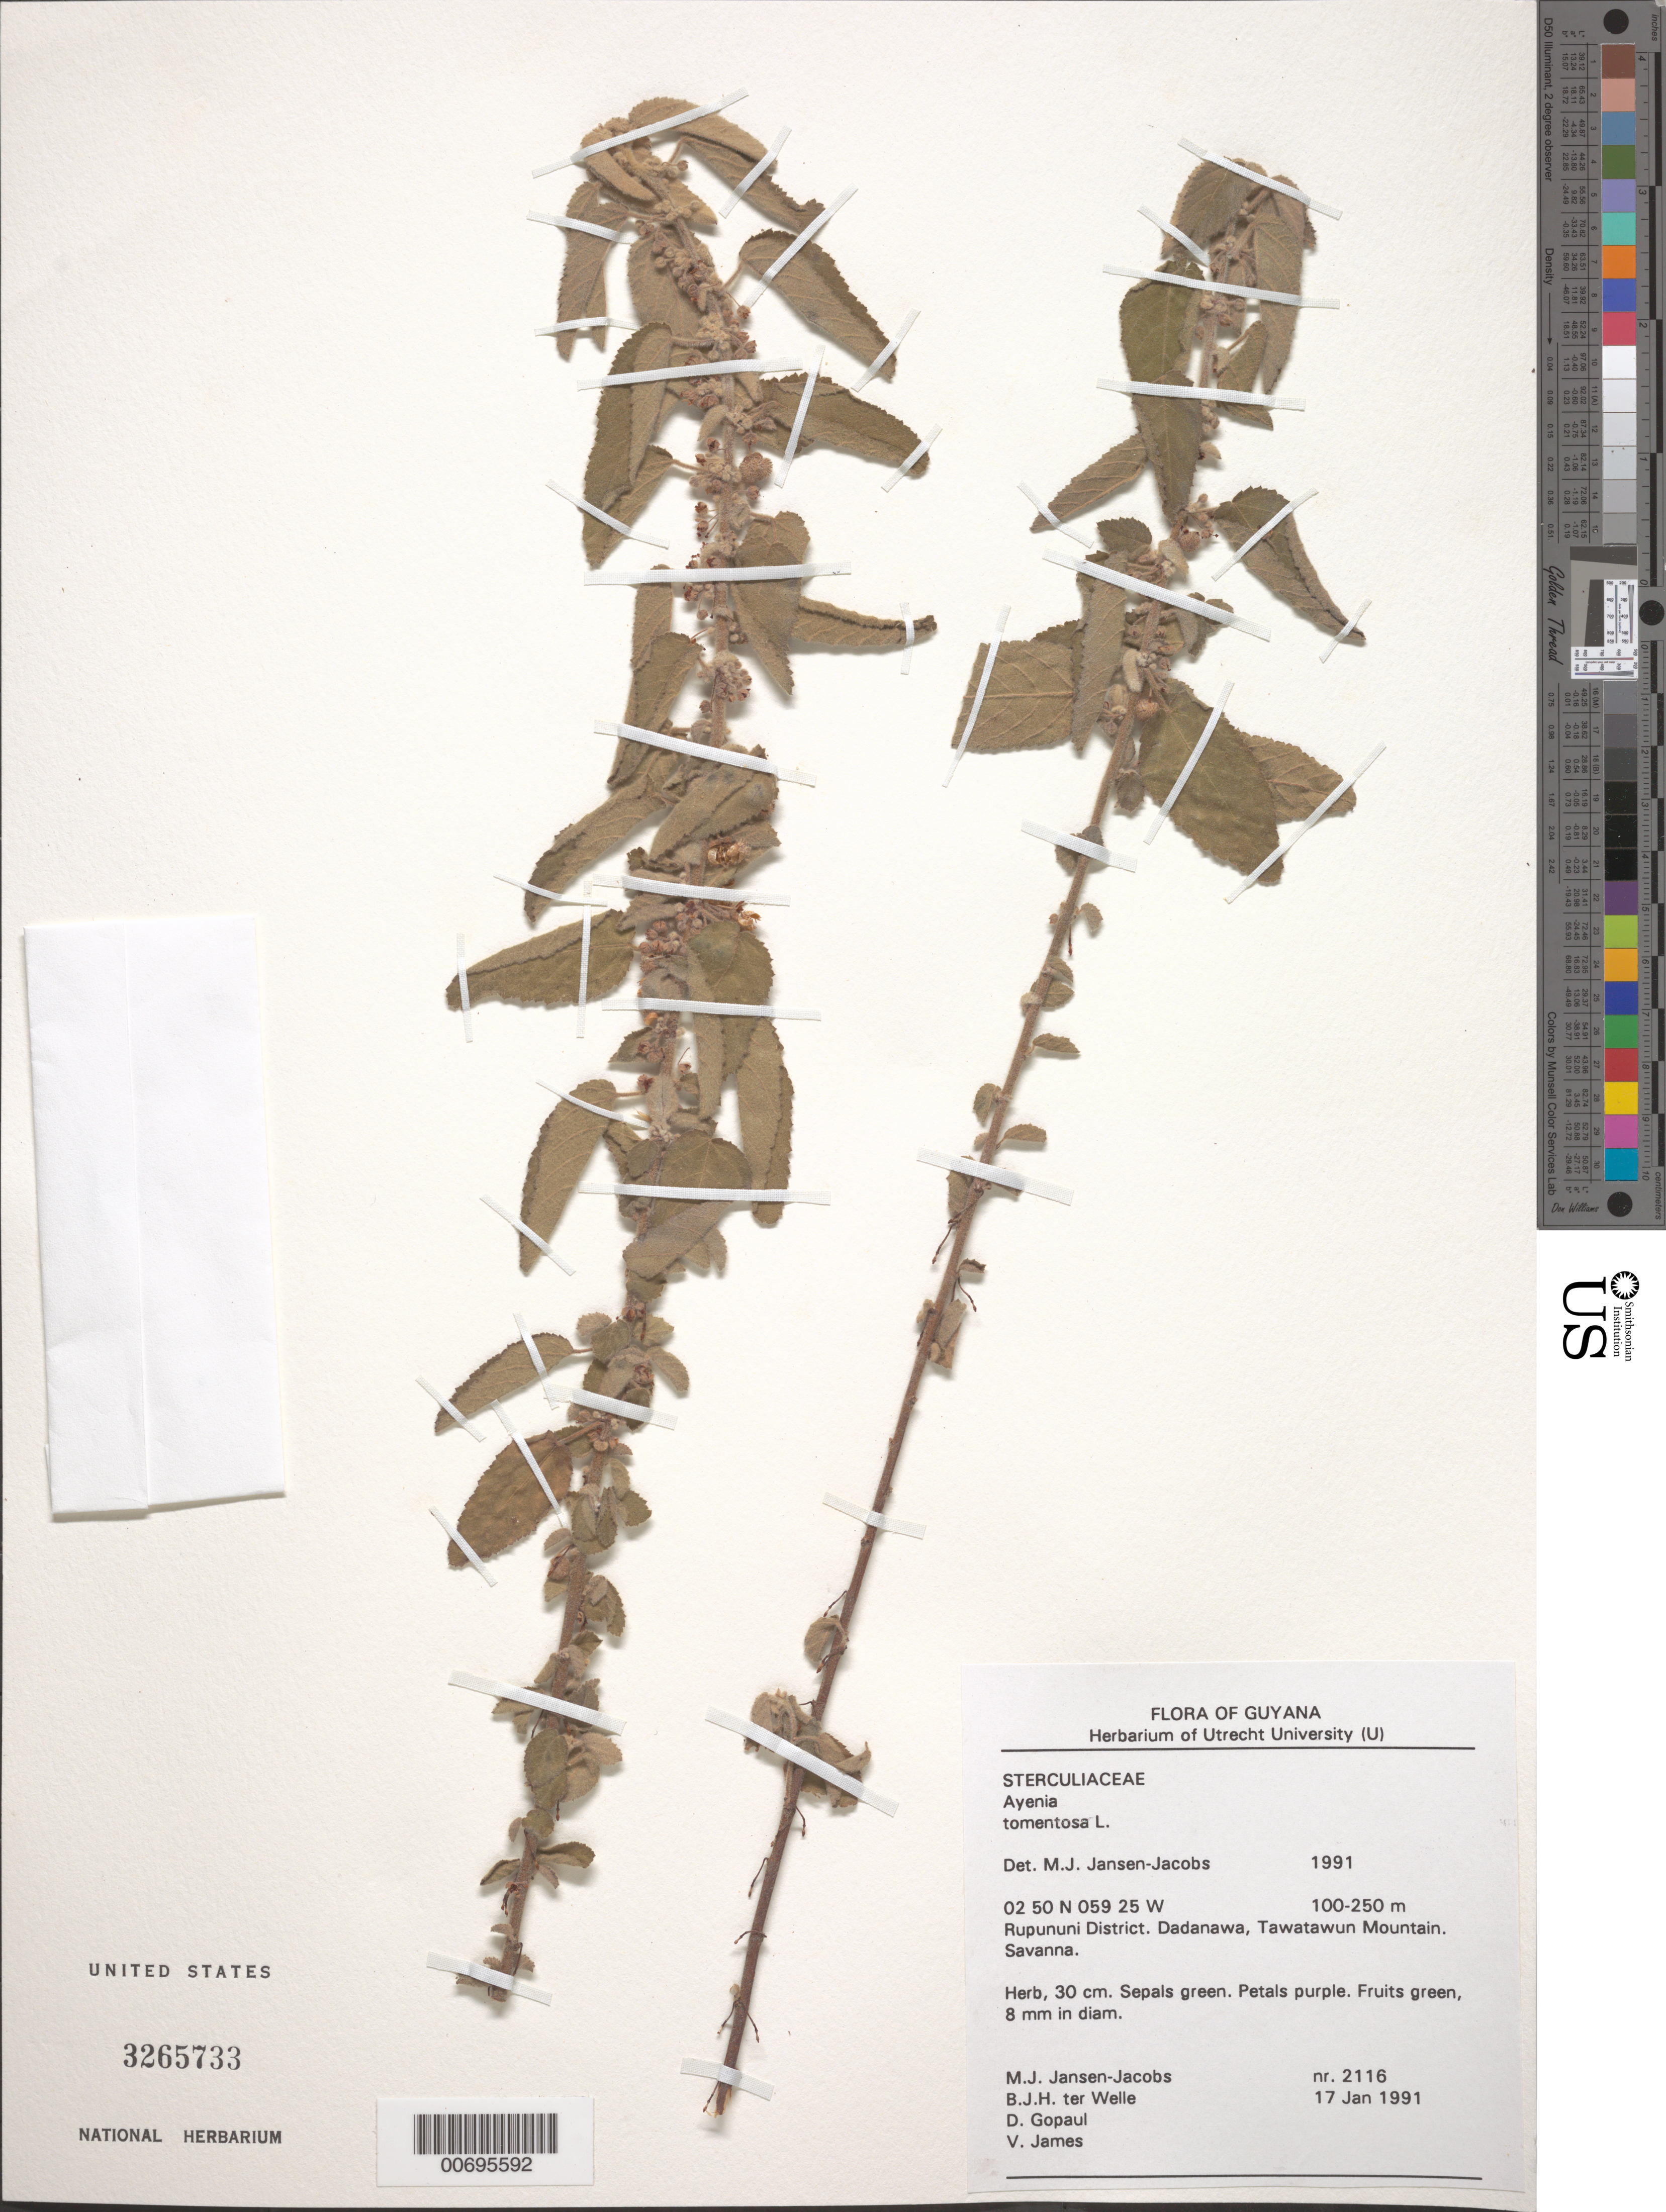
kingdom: Plantae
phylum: Tracheophyta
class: Magnoliopsida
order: Malvales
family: Malvaceae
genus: Ayenia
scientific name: Ayenia tomentosa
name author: L.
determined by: Jansen-Jacobs, M. J., (U), Nationaal Herbarium Nederland, Utrecht University branch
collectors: M. J. Jansen-Jacobs, B. Welle, D. Gopaul & V. James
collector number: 2116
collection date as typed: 17-Jan-91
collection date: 1991-01-17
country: Guyana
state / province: U. Takutu-U. Essequibo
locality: Tawatawun Mountain, Dadanawa, Rupununi District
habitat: Savanna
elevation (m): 100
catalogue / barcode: US 3265733